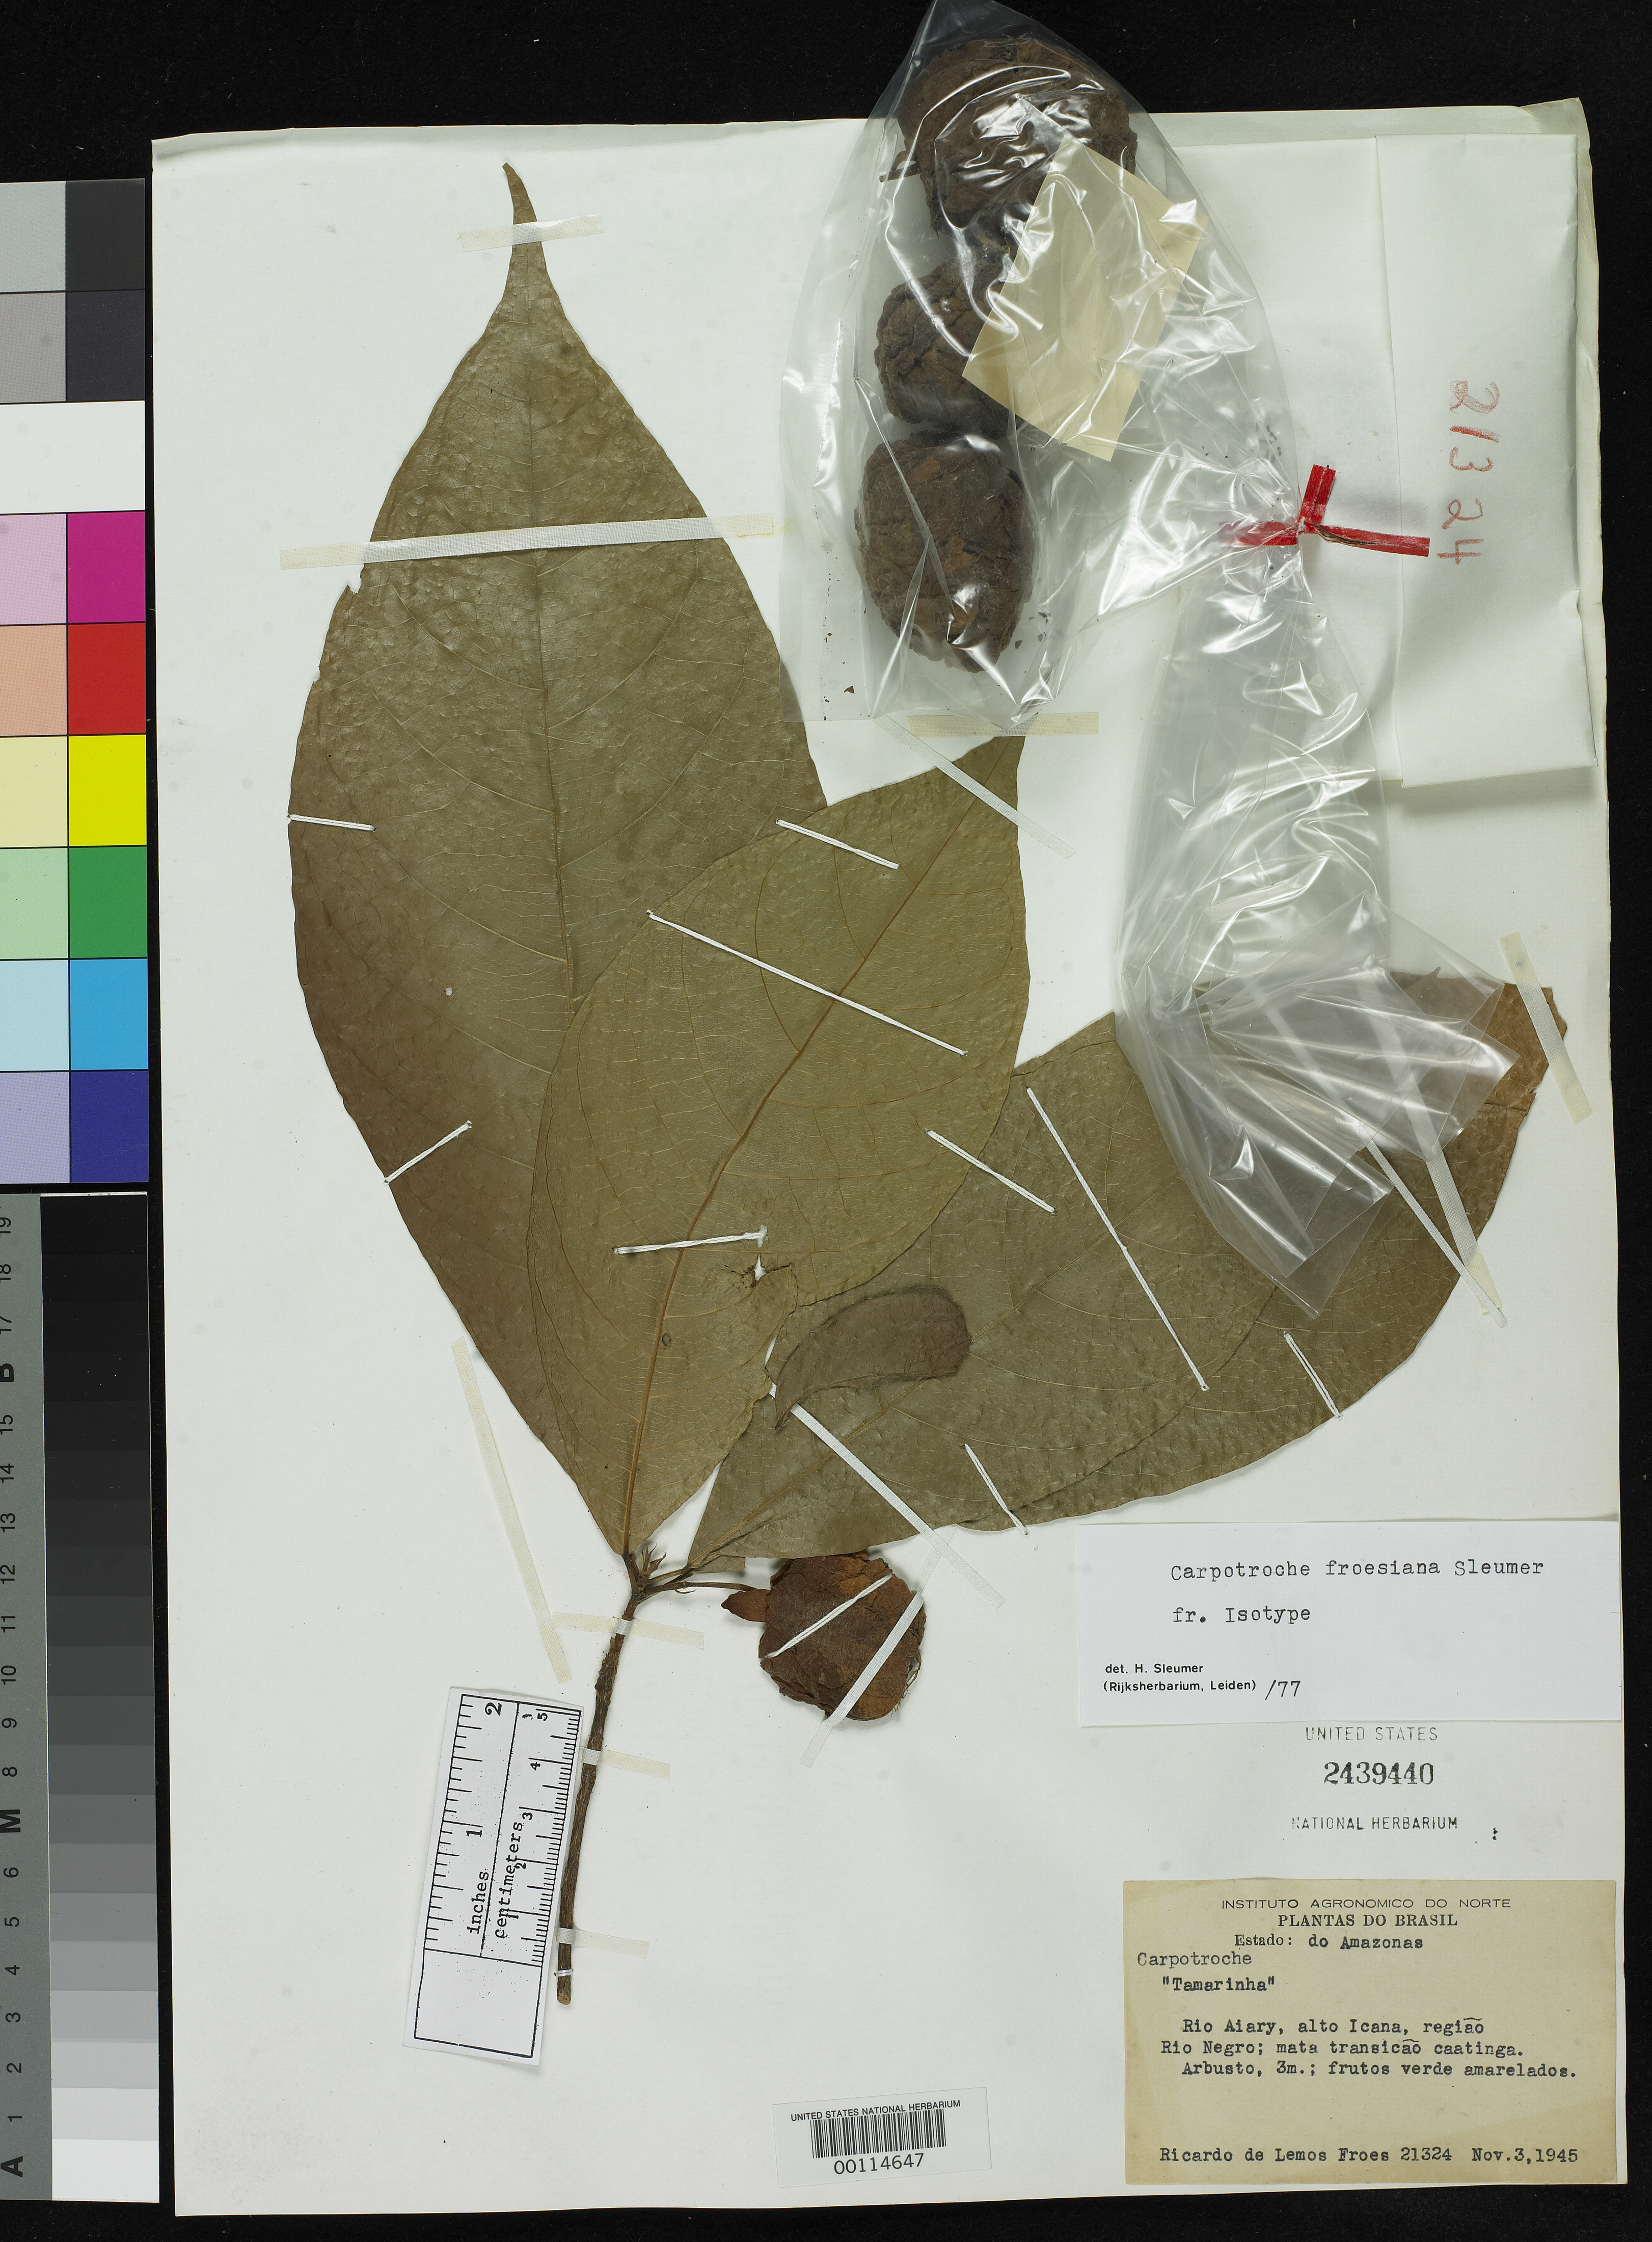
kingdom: Plantae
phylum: Tracheophyta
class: Magnoliopsida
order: Malpighiales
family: Achariaceae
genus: Carpotroche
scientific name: Carpotroche froesiana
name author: Sleumer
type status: Isotype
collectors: R. L. Fróes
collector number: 21324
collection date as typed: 03 Nov 1945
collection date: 1945-11-03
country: Brazil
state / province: Amazonas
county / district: Rio Aiary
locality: Alto Icana, Rio Negro.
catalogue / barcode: US 2439440